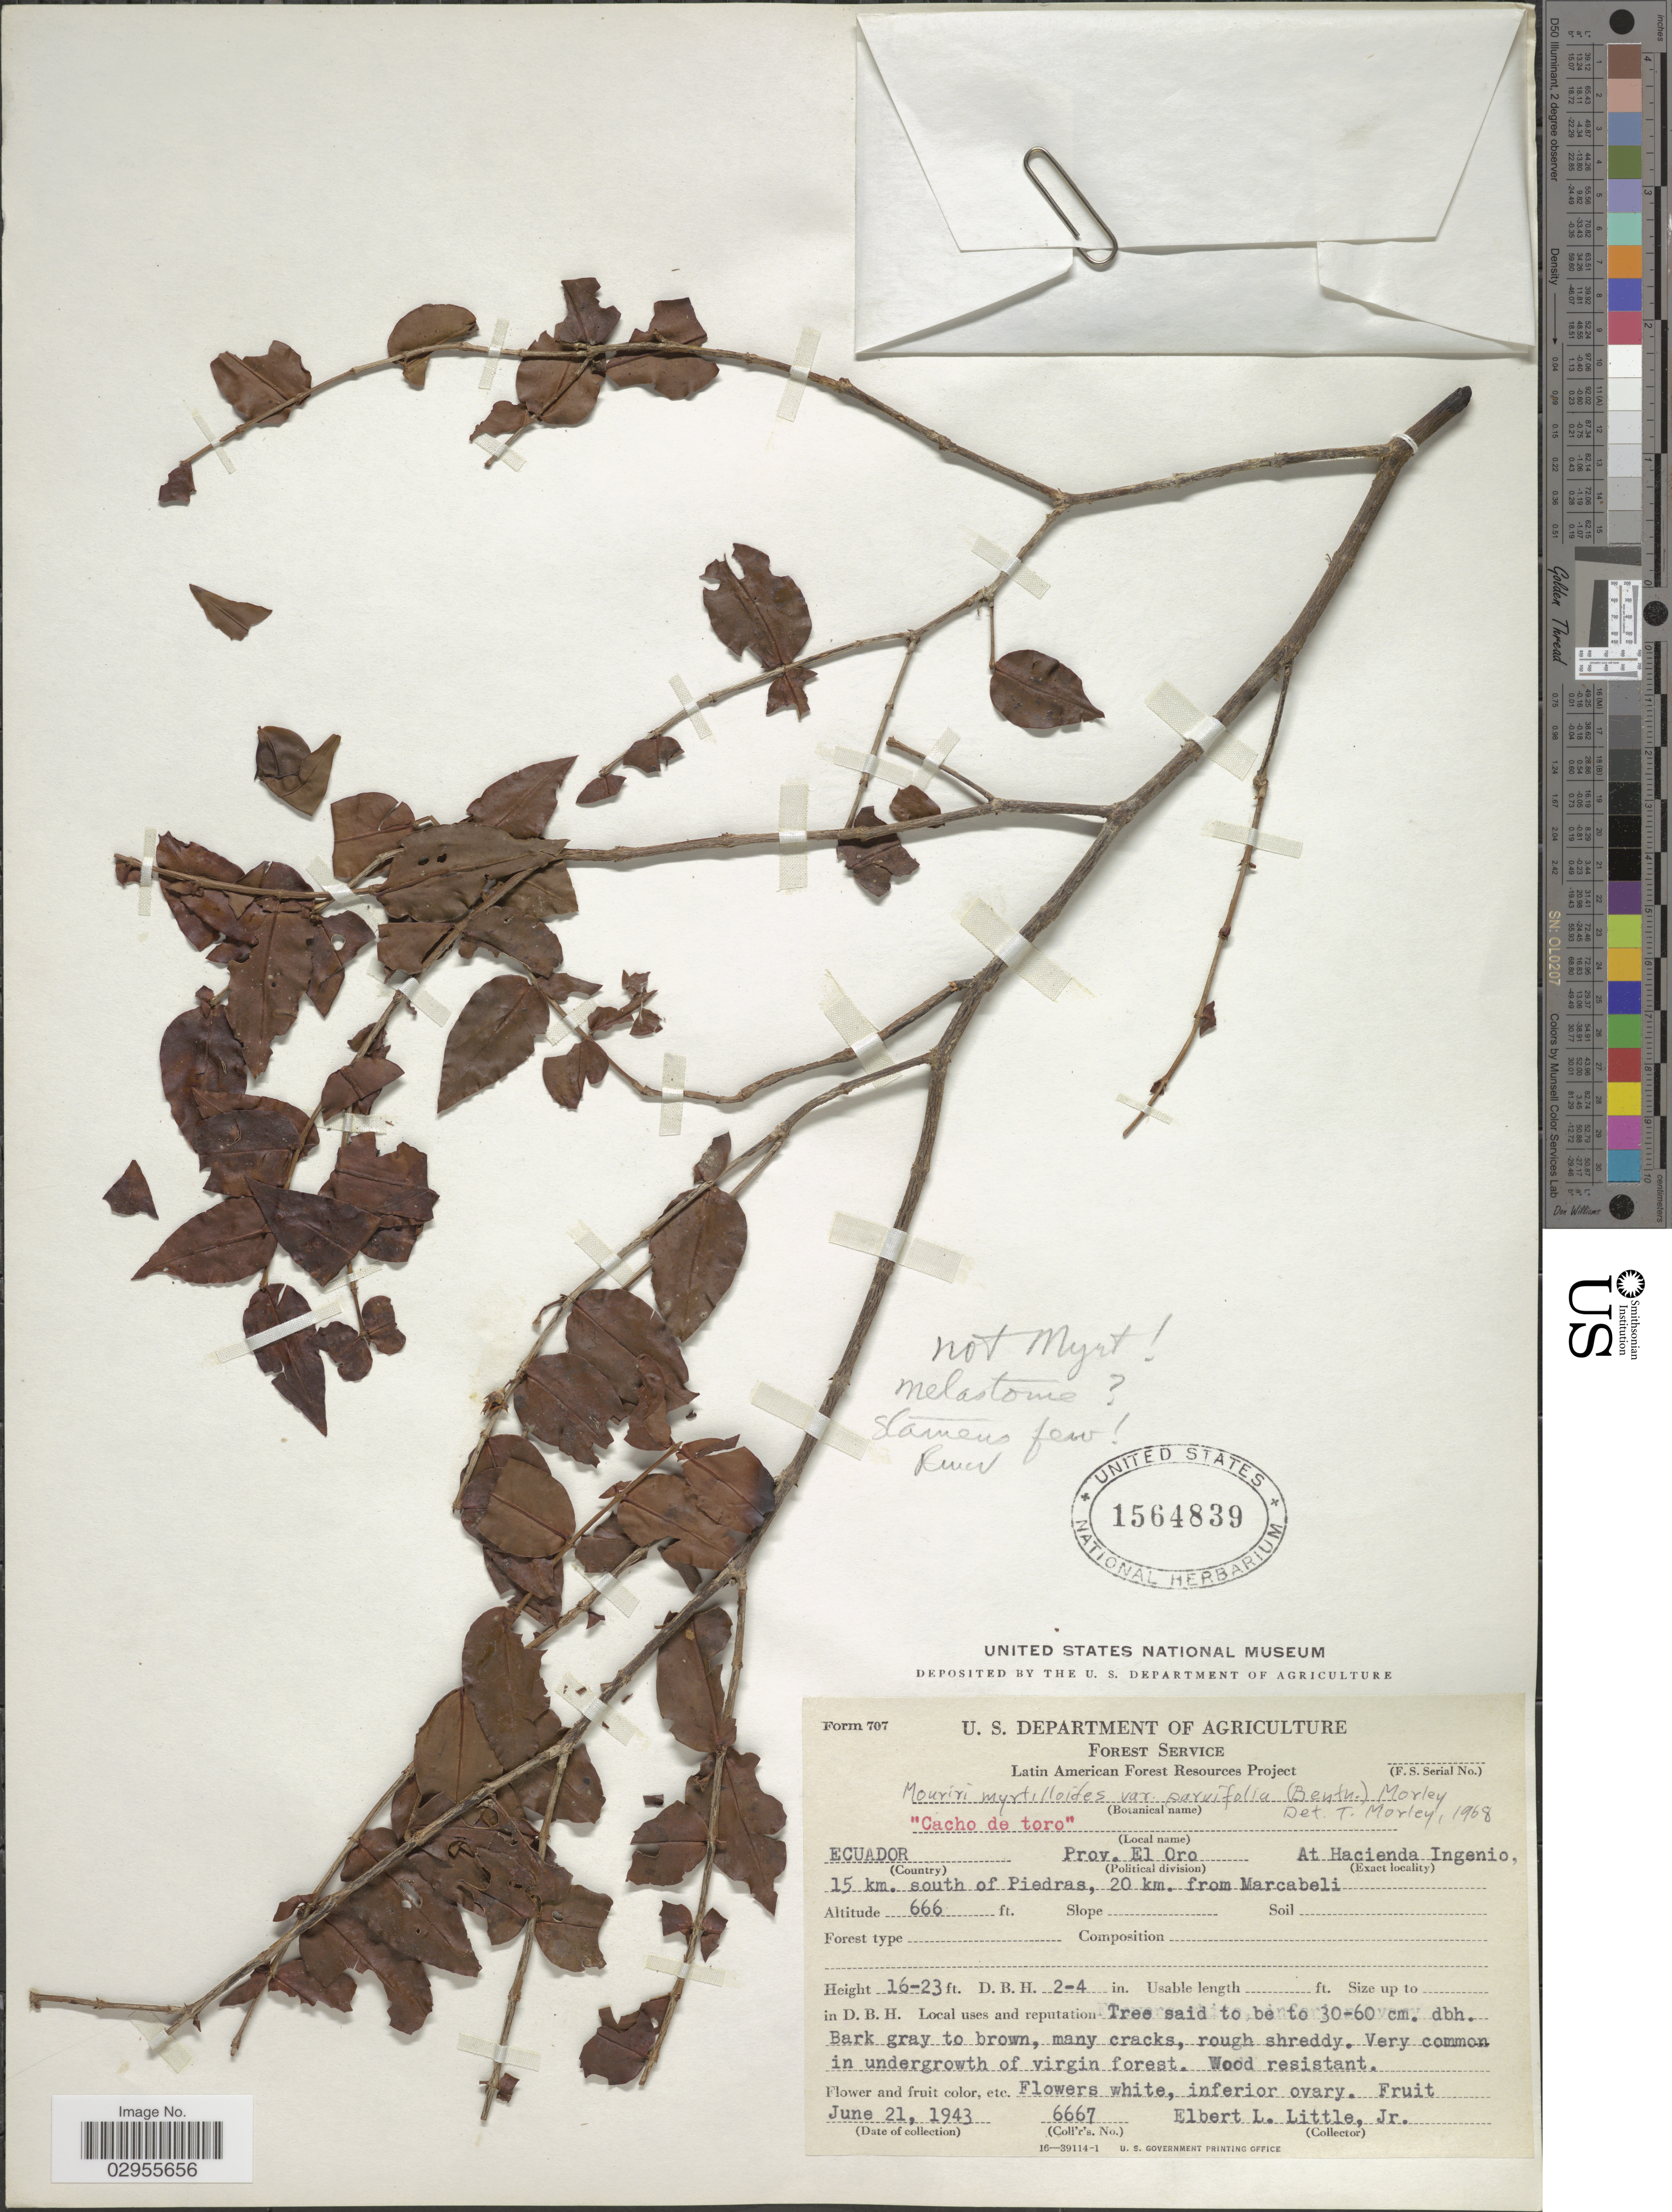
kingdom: Plantae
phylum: Tracheophyta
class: Magnoliopsida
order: Myrtales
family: Melastomataceae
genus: Mouriri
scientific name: Mouriri myrtilloides subsp. parvifolia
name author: (Benth.) Morley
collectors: E. L. Little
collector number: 6667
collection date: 1943-06-21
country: Ecuador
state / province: El Oro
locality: At Hacienda Ingenio, 15 km. south of Piedras, 20 km. from Marcabeli.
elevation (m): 203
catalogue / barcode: US 1564839